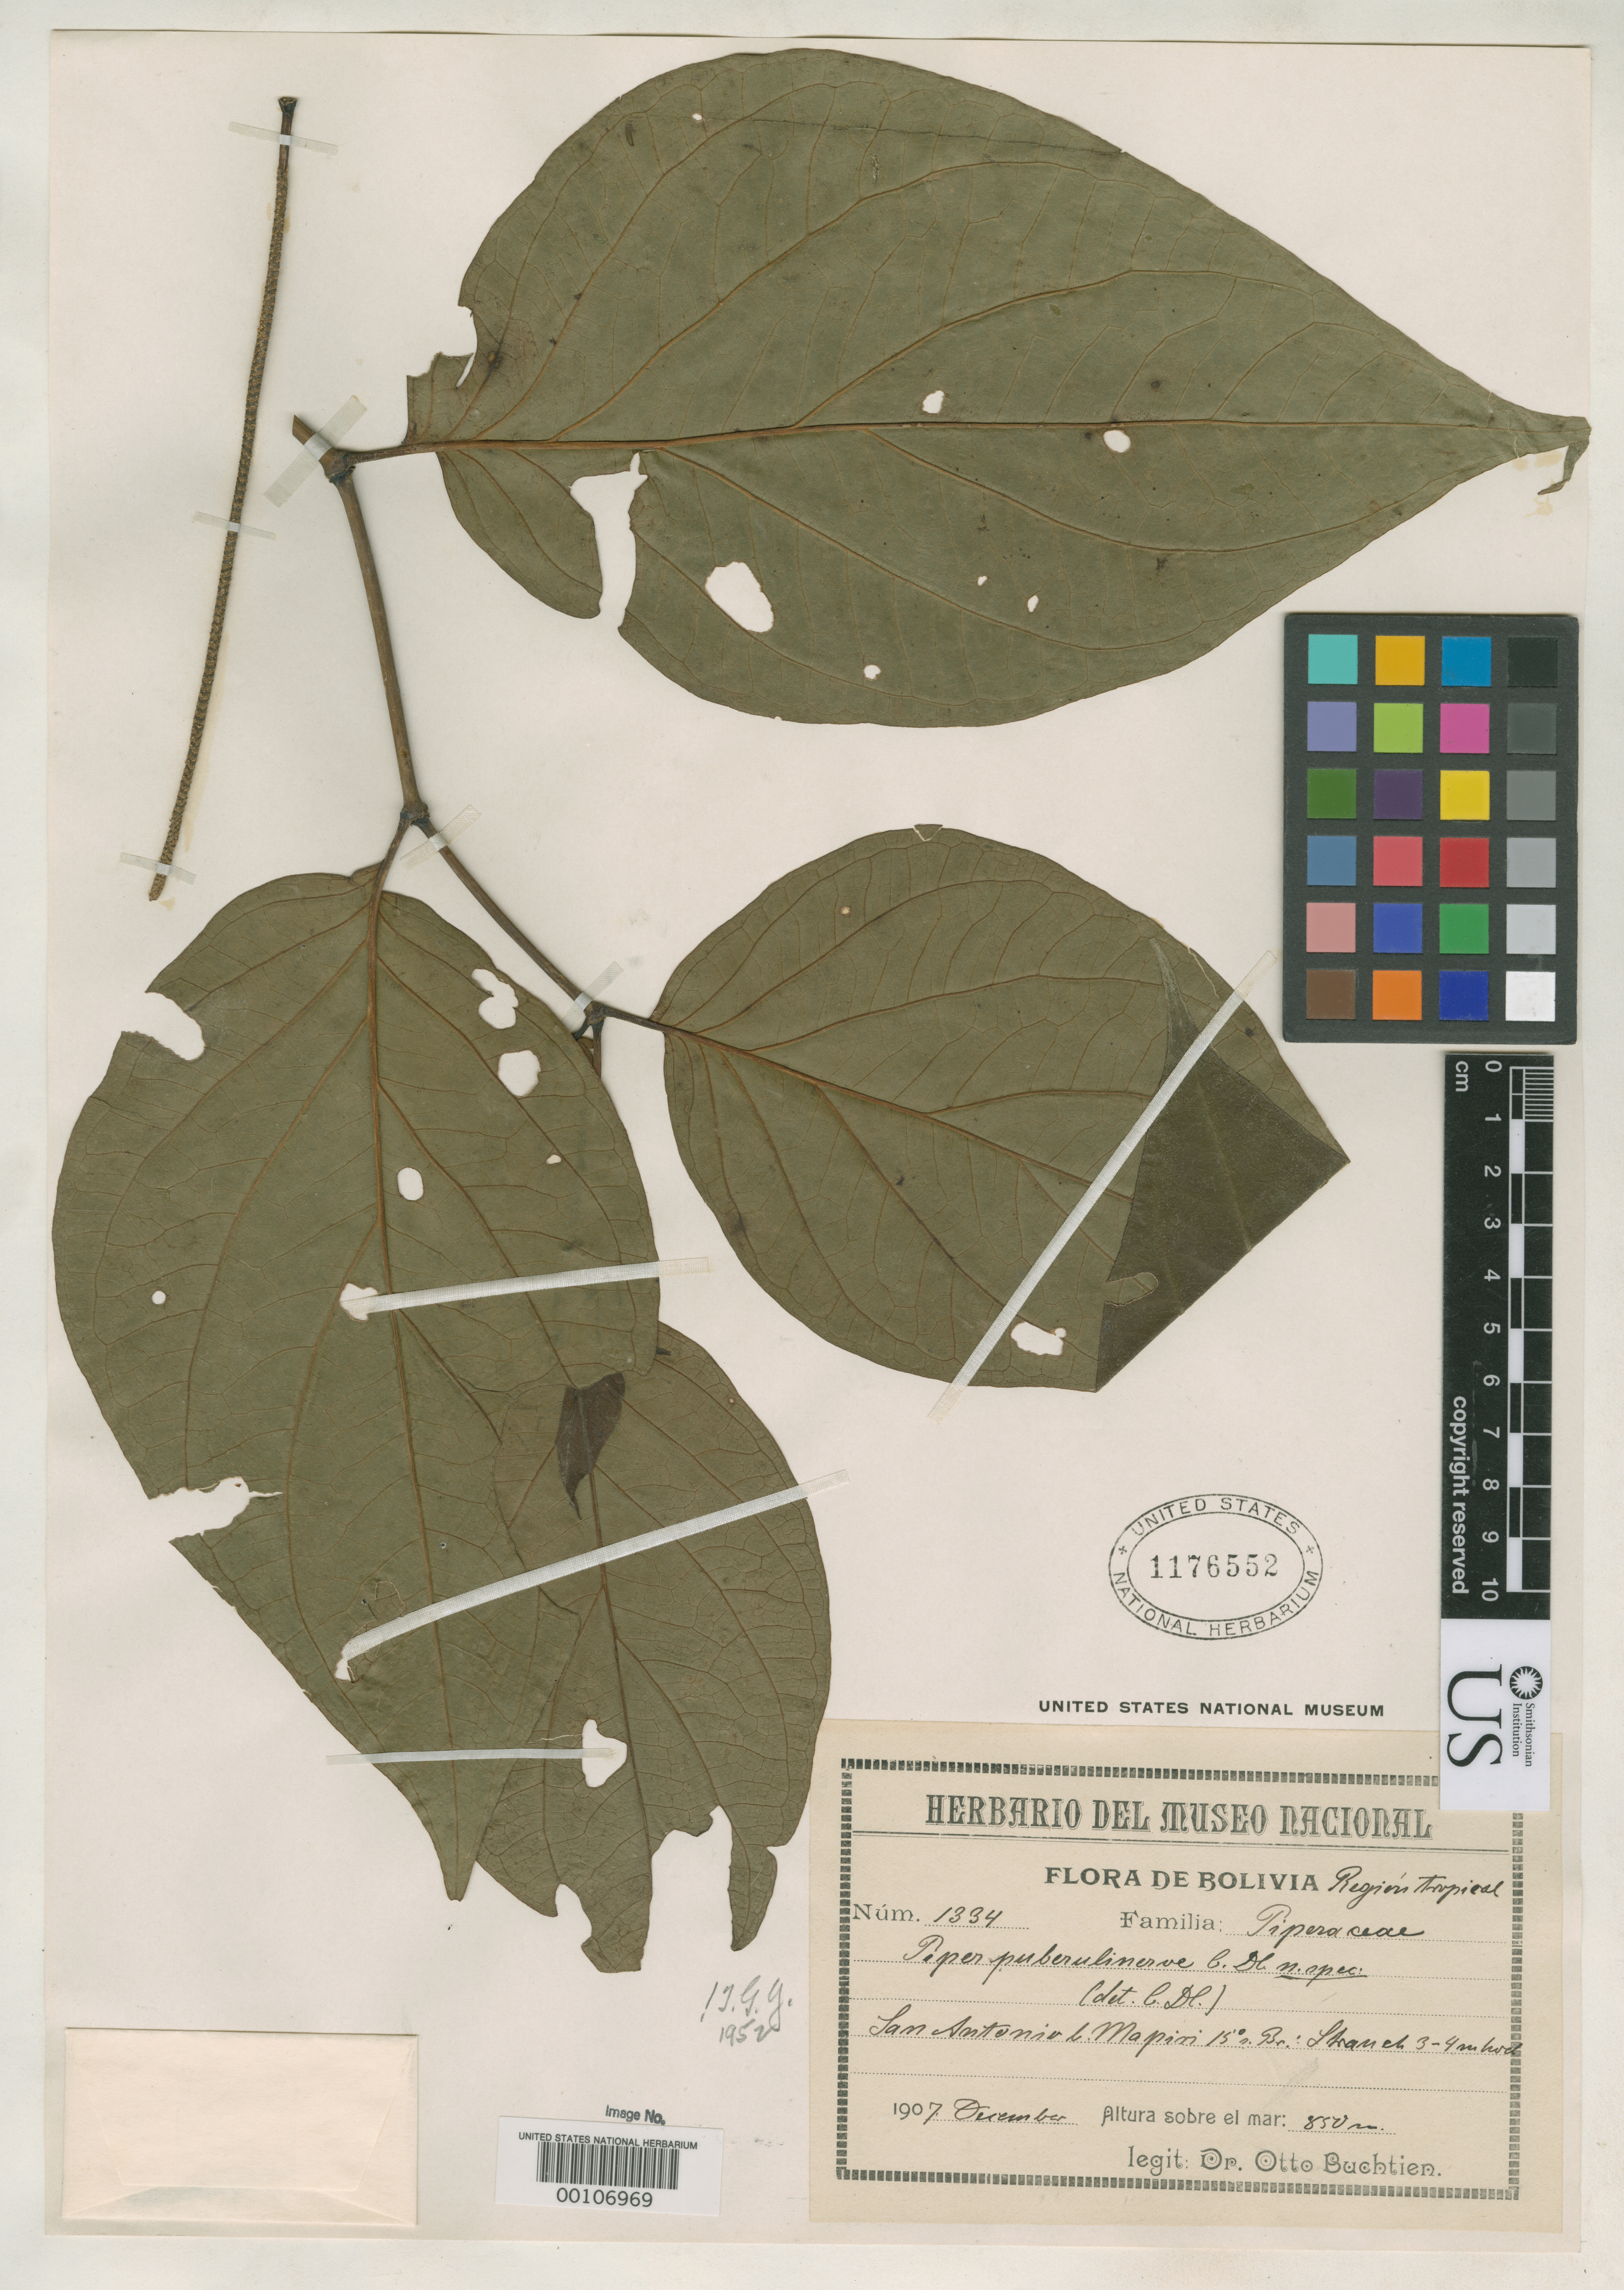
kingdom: Plantae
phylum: Tracheophyta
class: Magnoliopsida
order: Piperales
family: Piperaceae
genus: Piper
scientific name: Piper puberulinerva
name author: C. DC.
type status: Isotype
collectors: O. Buchtien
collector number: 1334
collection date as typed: Dec 1907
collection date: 1907-12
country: Bolivia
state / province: La Paz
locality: San Antonia, near Mapiri.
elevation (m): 850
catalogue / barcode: US 1176552